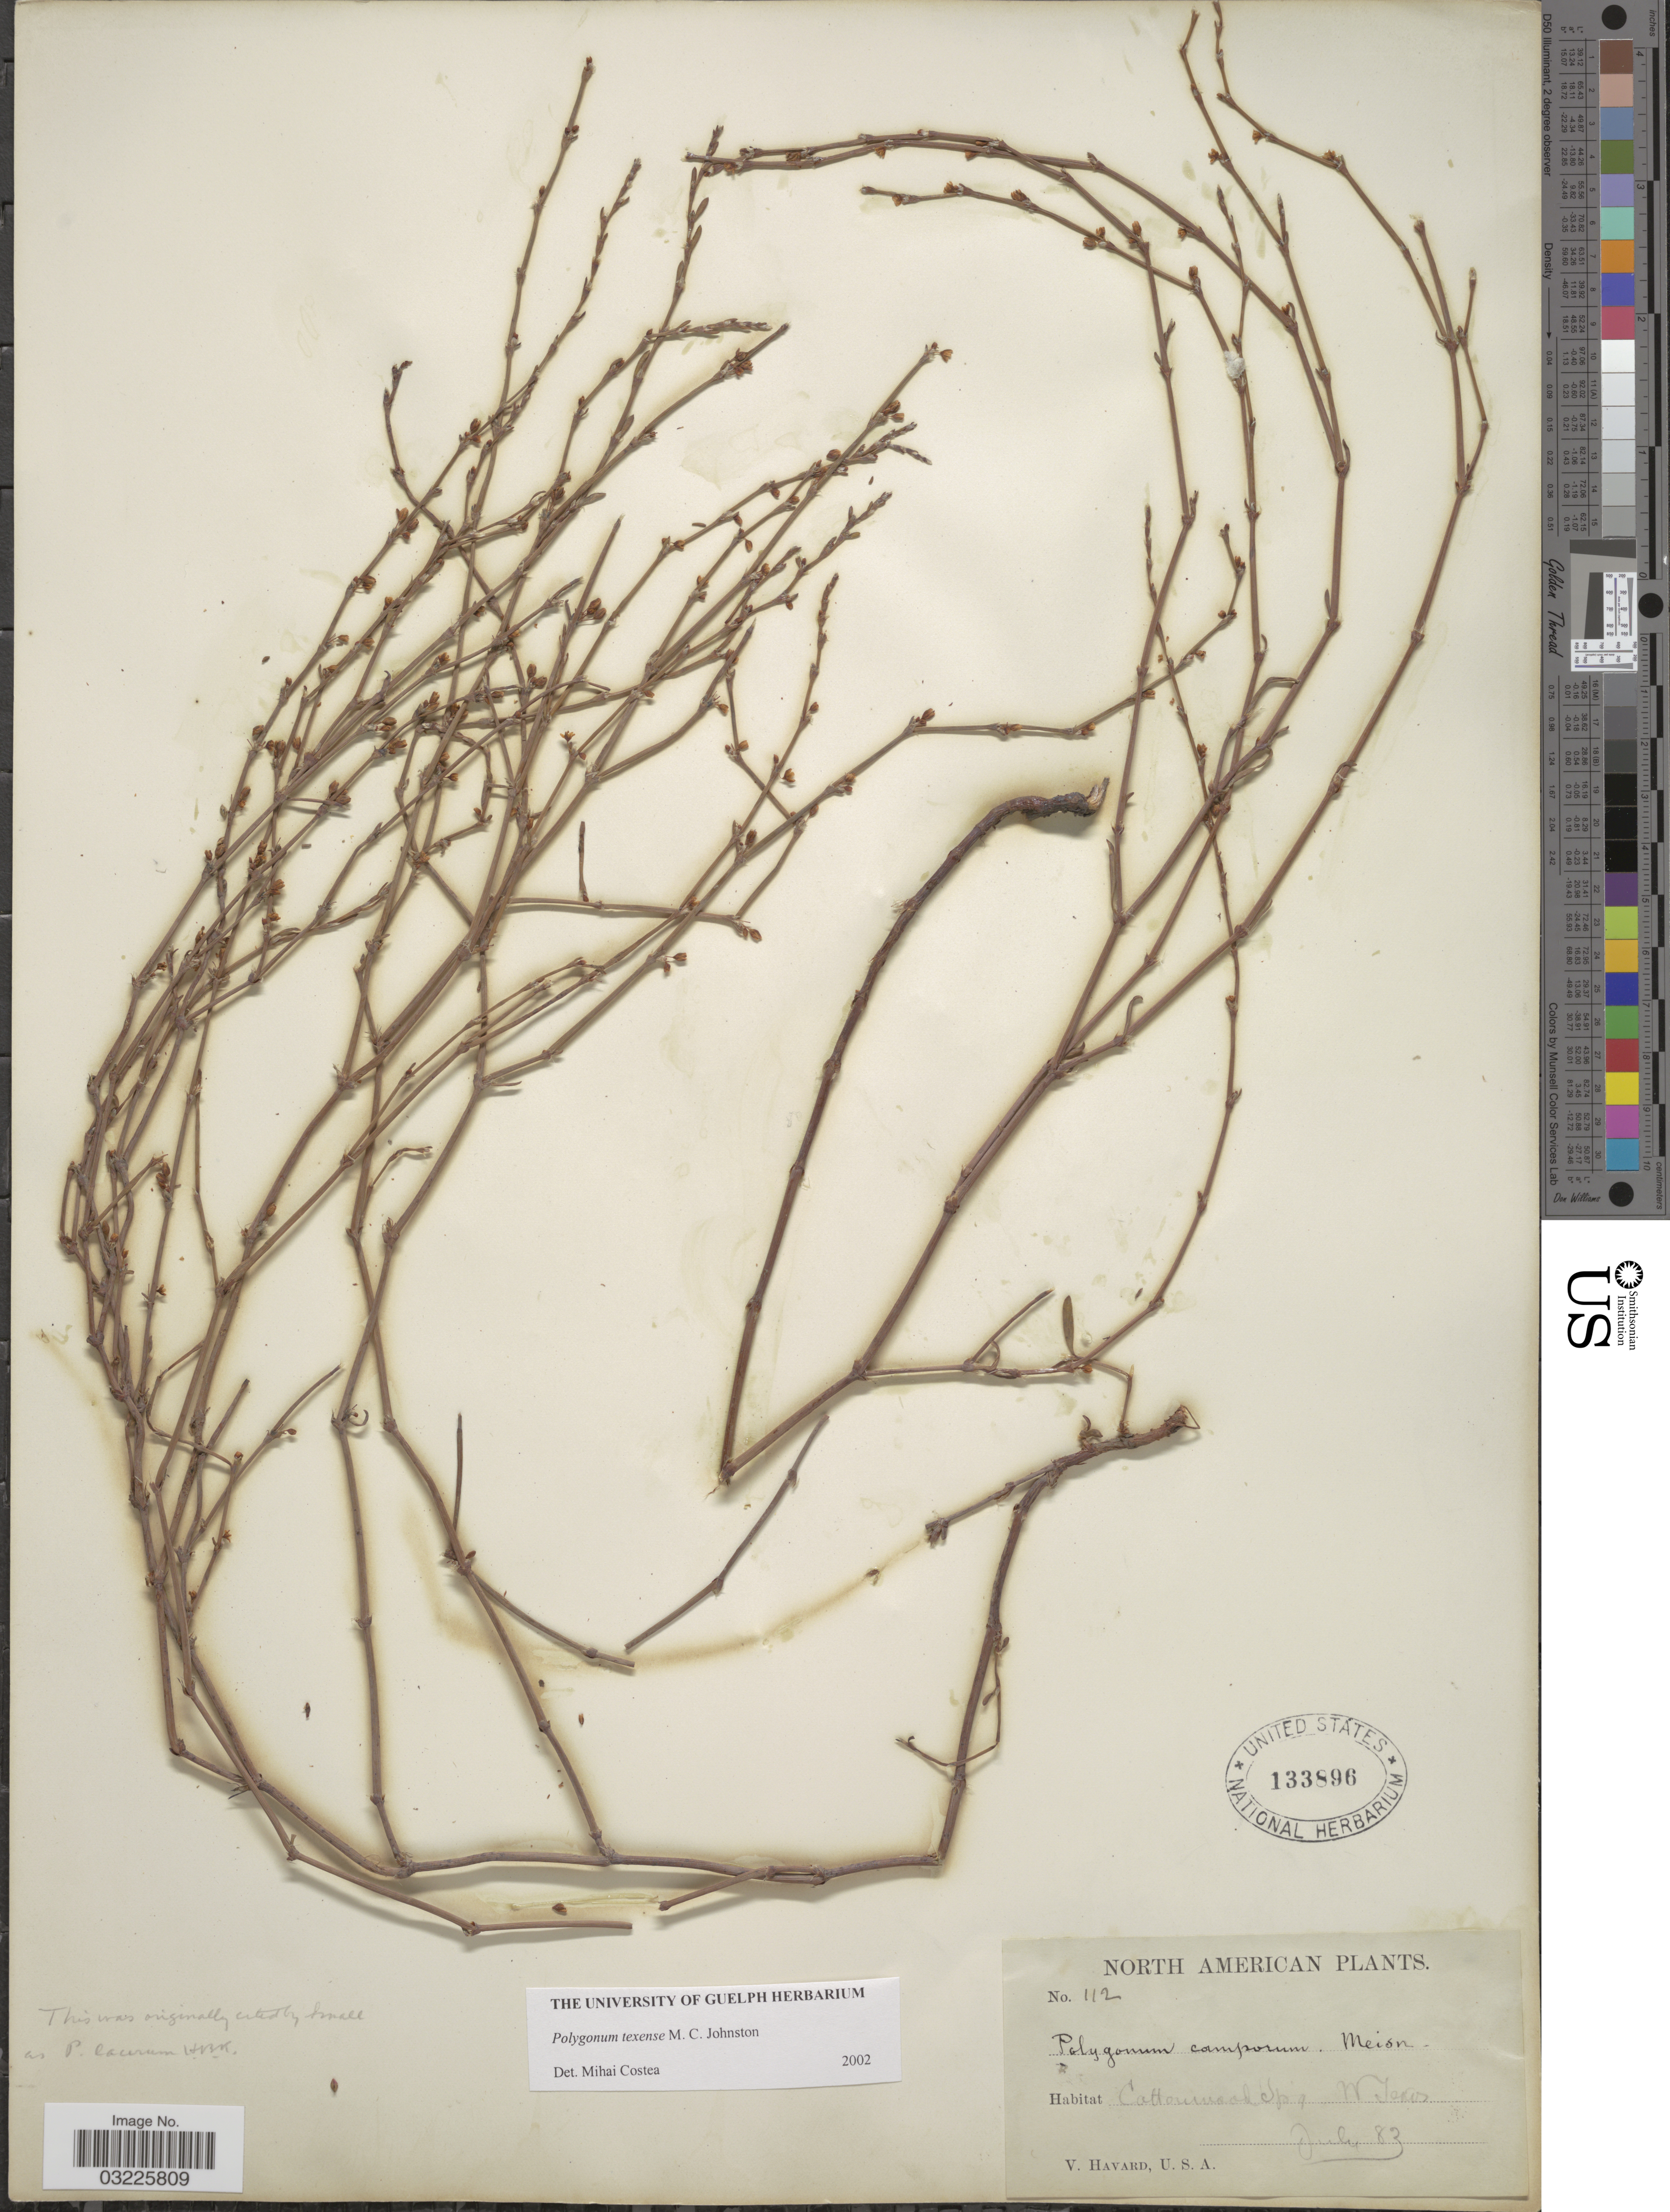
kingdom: Plantae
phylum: Tracheophyta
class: Magnoliopsida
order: Caryophyllales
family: Polygonaceae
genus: Polygonum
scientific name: Polygonum tenue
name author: F. Michx.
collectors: V. Havard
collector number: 112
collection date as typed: Transcribed d/m/y: /7/83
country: United States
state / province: Texas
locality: Cottonwood Spg, W. Texas.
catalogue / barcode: US 133896